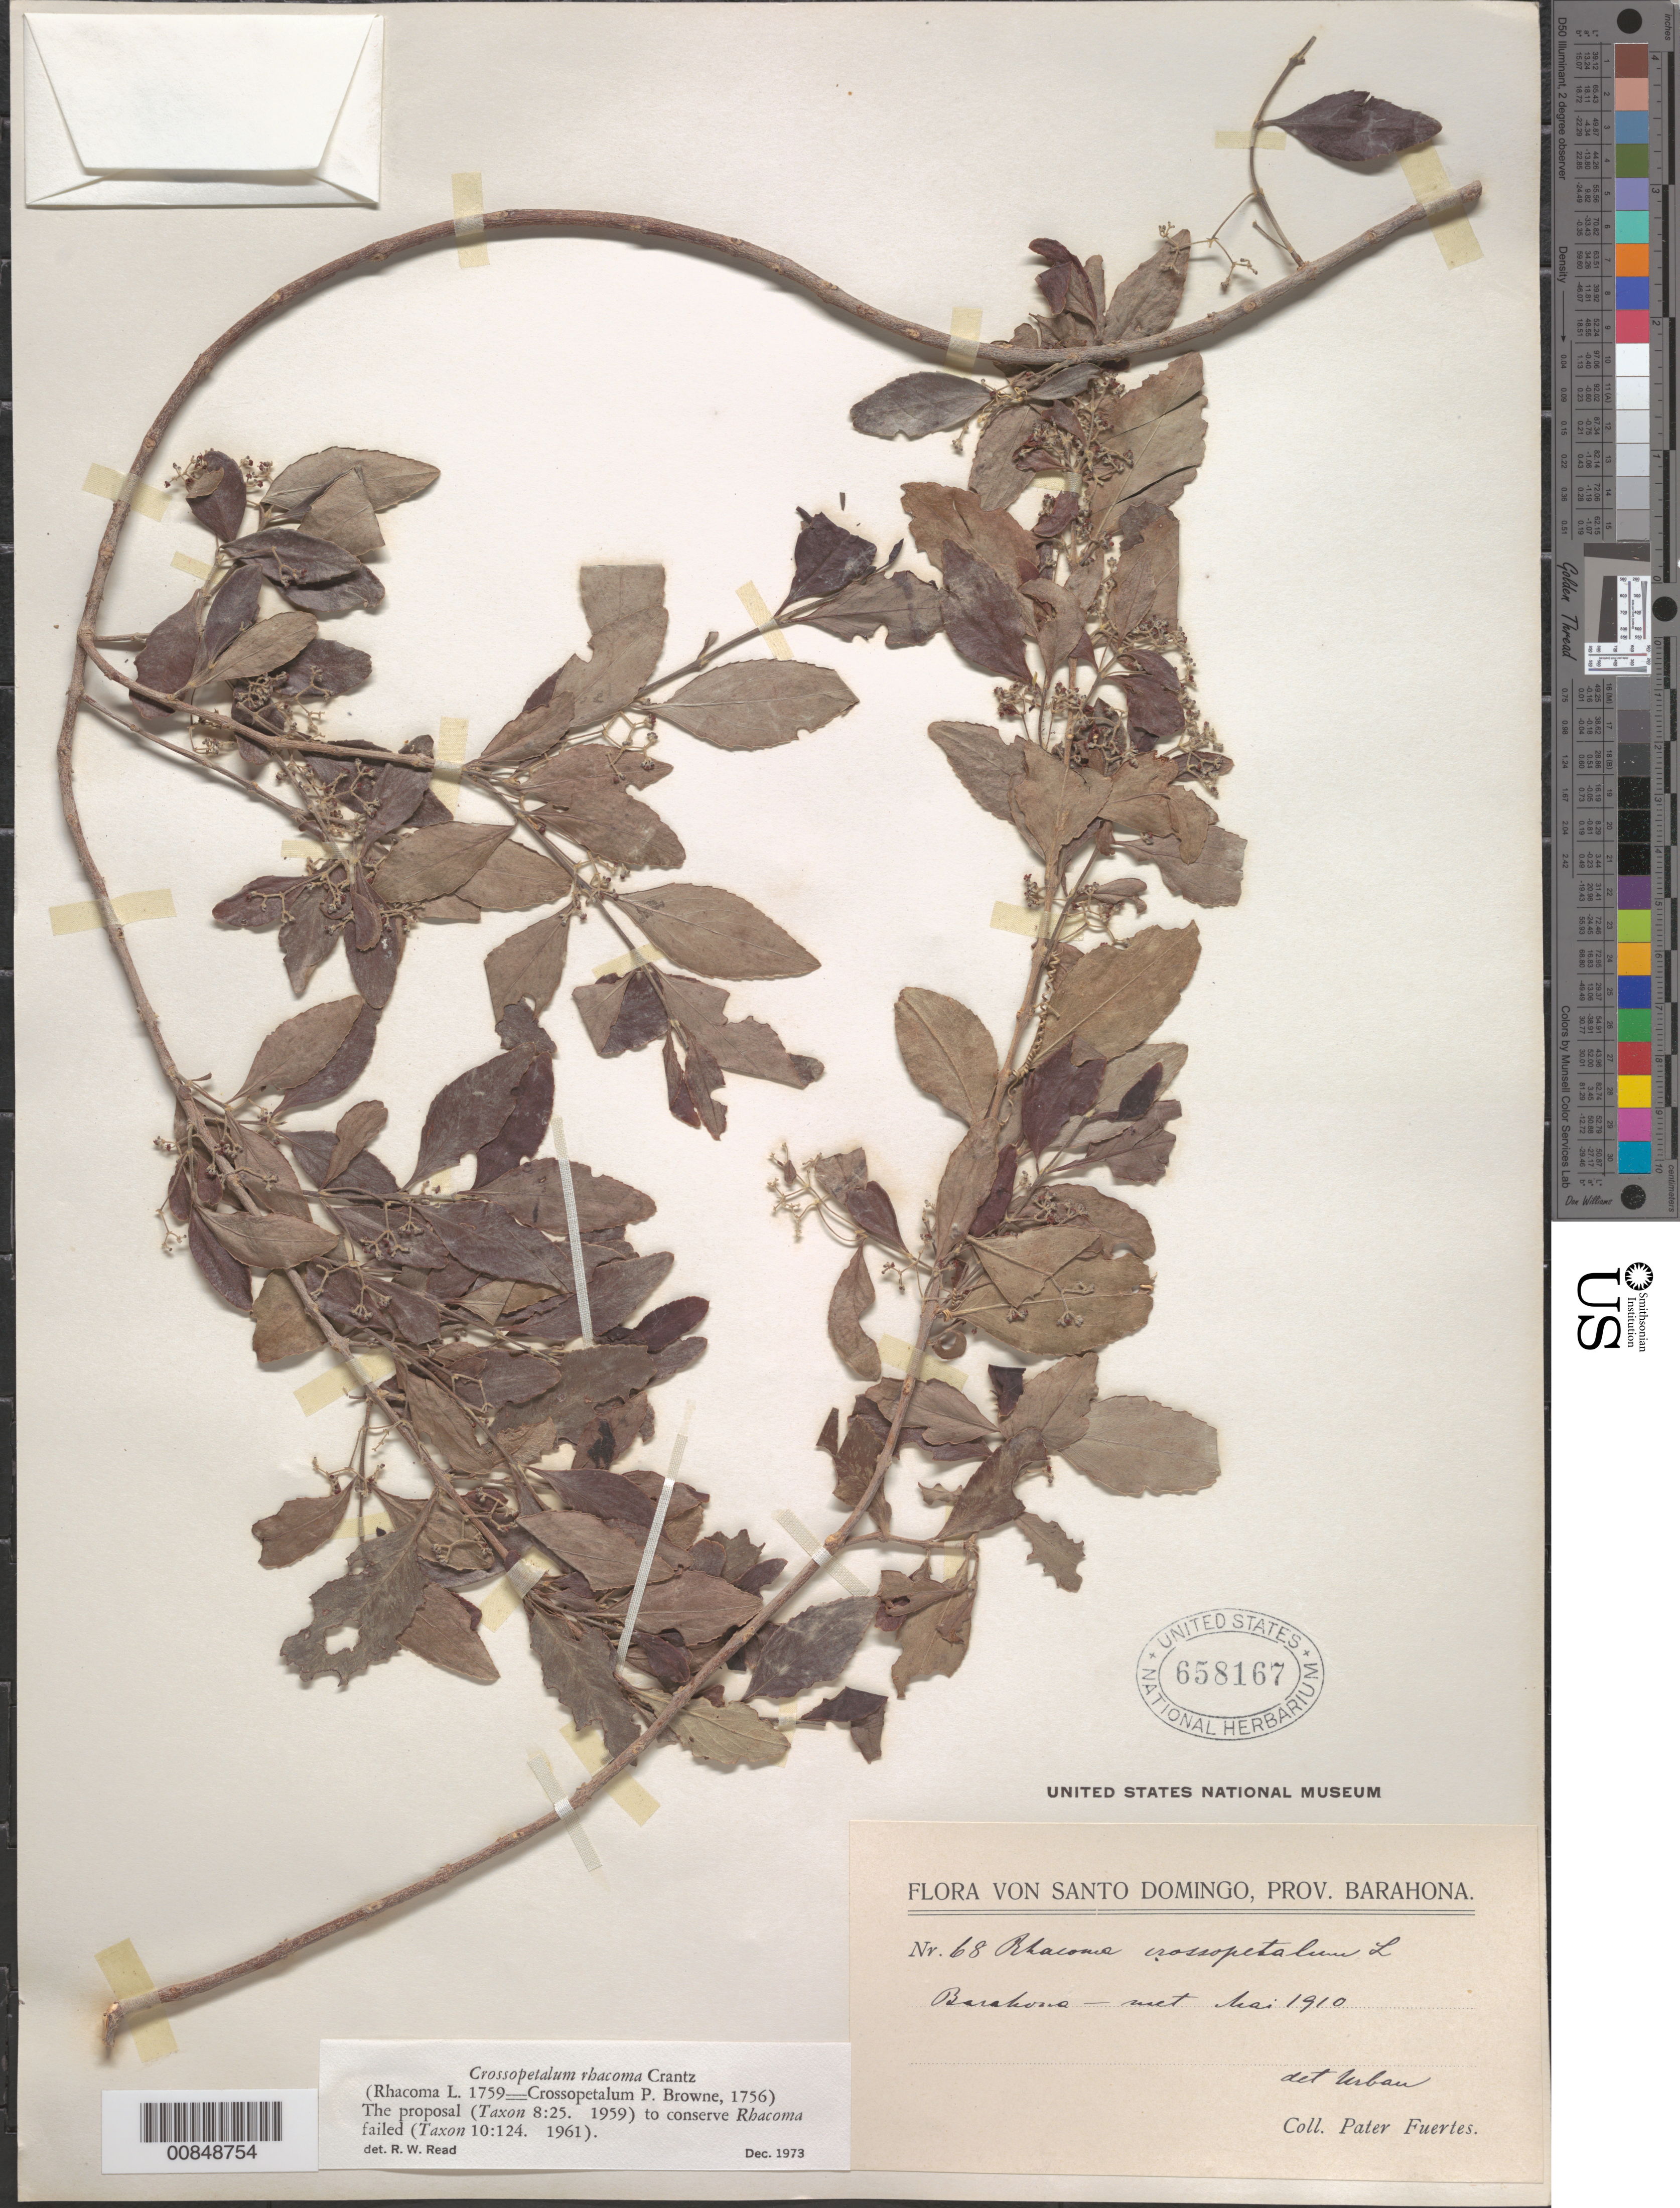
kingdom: Plantae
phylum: Tracheophyta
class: Magnoliopsida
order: Celastrales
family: Celastraceae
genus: Crossopetalum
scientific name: Crossopetalum rhacoma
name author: Crantz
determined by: Read, Robert W., (US), NMNH (UNITED STATES)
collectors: M. D. Fuertes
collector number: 68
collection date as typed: May 1910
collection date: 1910-05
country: Dominican Republic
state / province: Barahona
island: Hispaniola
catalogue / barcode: US 658167